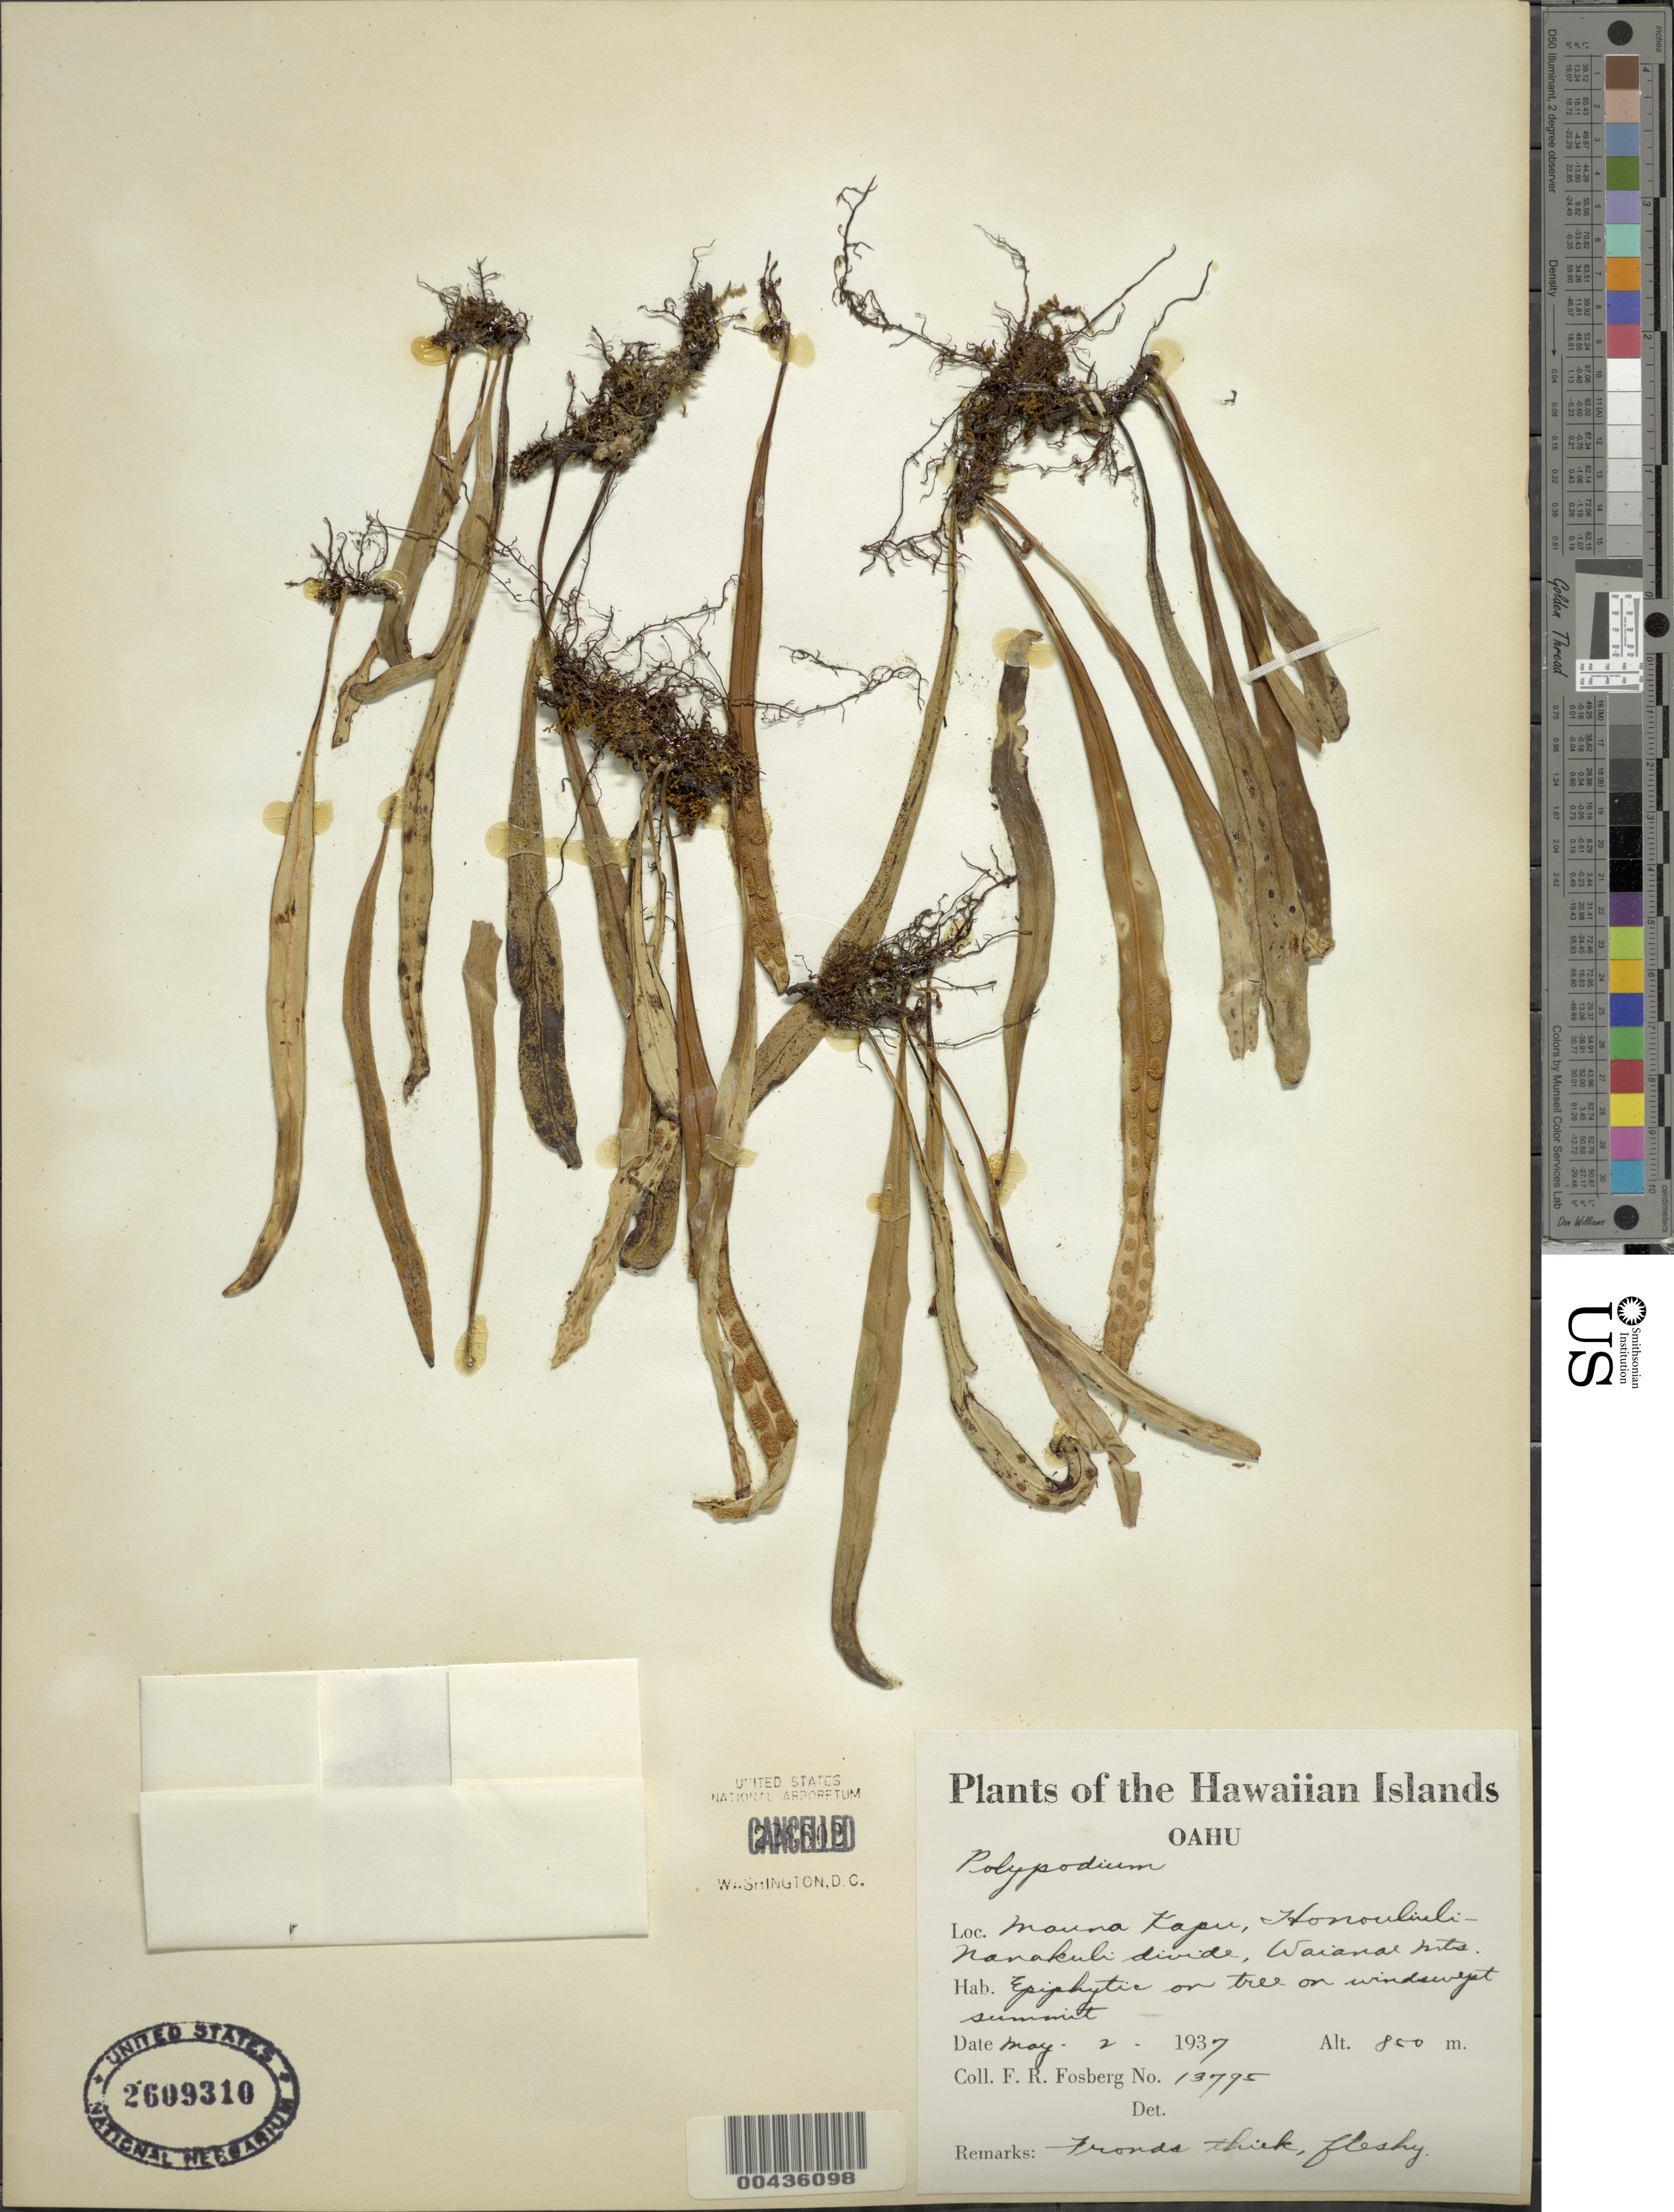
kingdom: Plantae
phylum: Tracheophyta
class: Polypodiopsida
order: Polypodiales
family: Polypodiaceae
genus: Lepisorus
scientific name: Lepisorus thunbergianus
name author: (Kaulf.) Ching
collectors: F. R. Fosberg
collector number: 13795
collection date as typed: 2 May 1937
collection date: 1937-05-02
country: United States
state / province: Hawaii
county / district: Honolulu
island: Oahu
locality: Mauna Kapu, Honoliuli- Nanakuli divide, Waianae Mts.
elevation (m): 850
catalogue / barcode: US 2609310